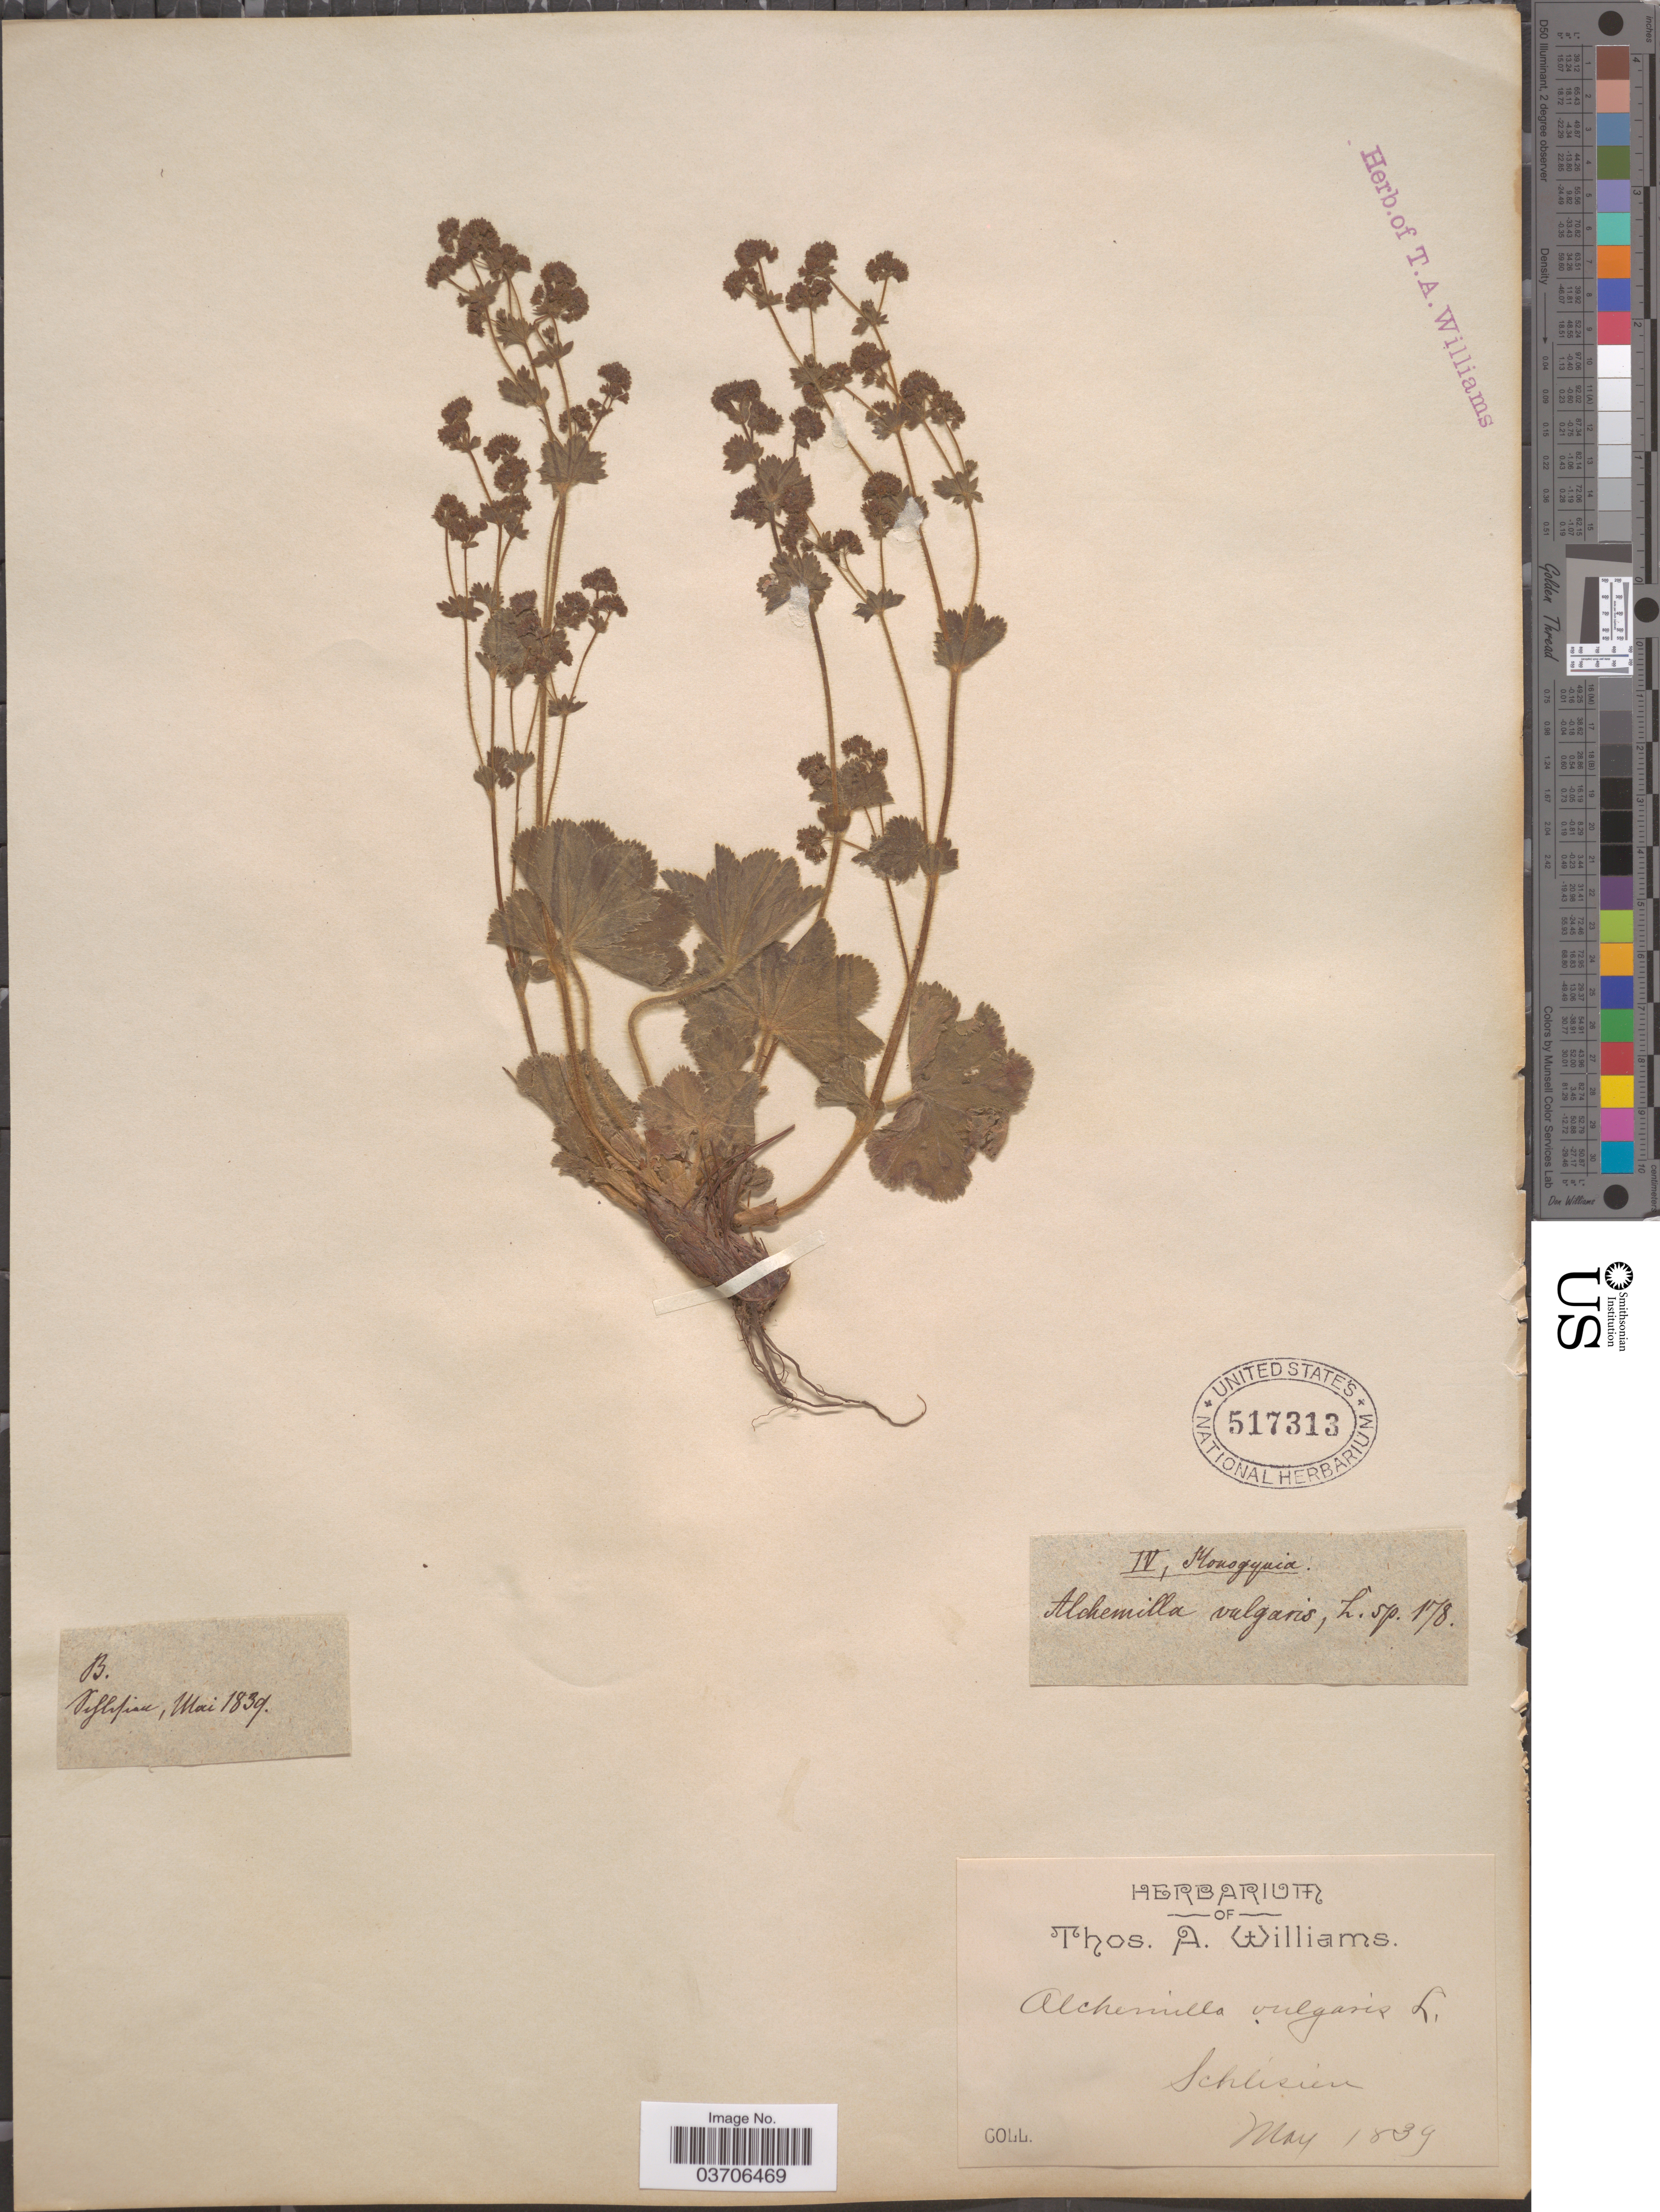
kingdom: Plantae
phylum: Tracheophyta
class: Magnoliopsida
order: Rosales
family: Rosaceae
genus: Alchemilla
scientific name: Alchemilla vulgaris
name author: L.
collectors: ex herb. Thos. A. Williams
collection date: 1839-05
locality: Piflifiar. Schlísíen. [interpreted]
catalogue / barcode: US 517313